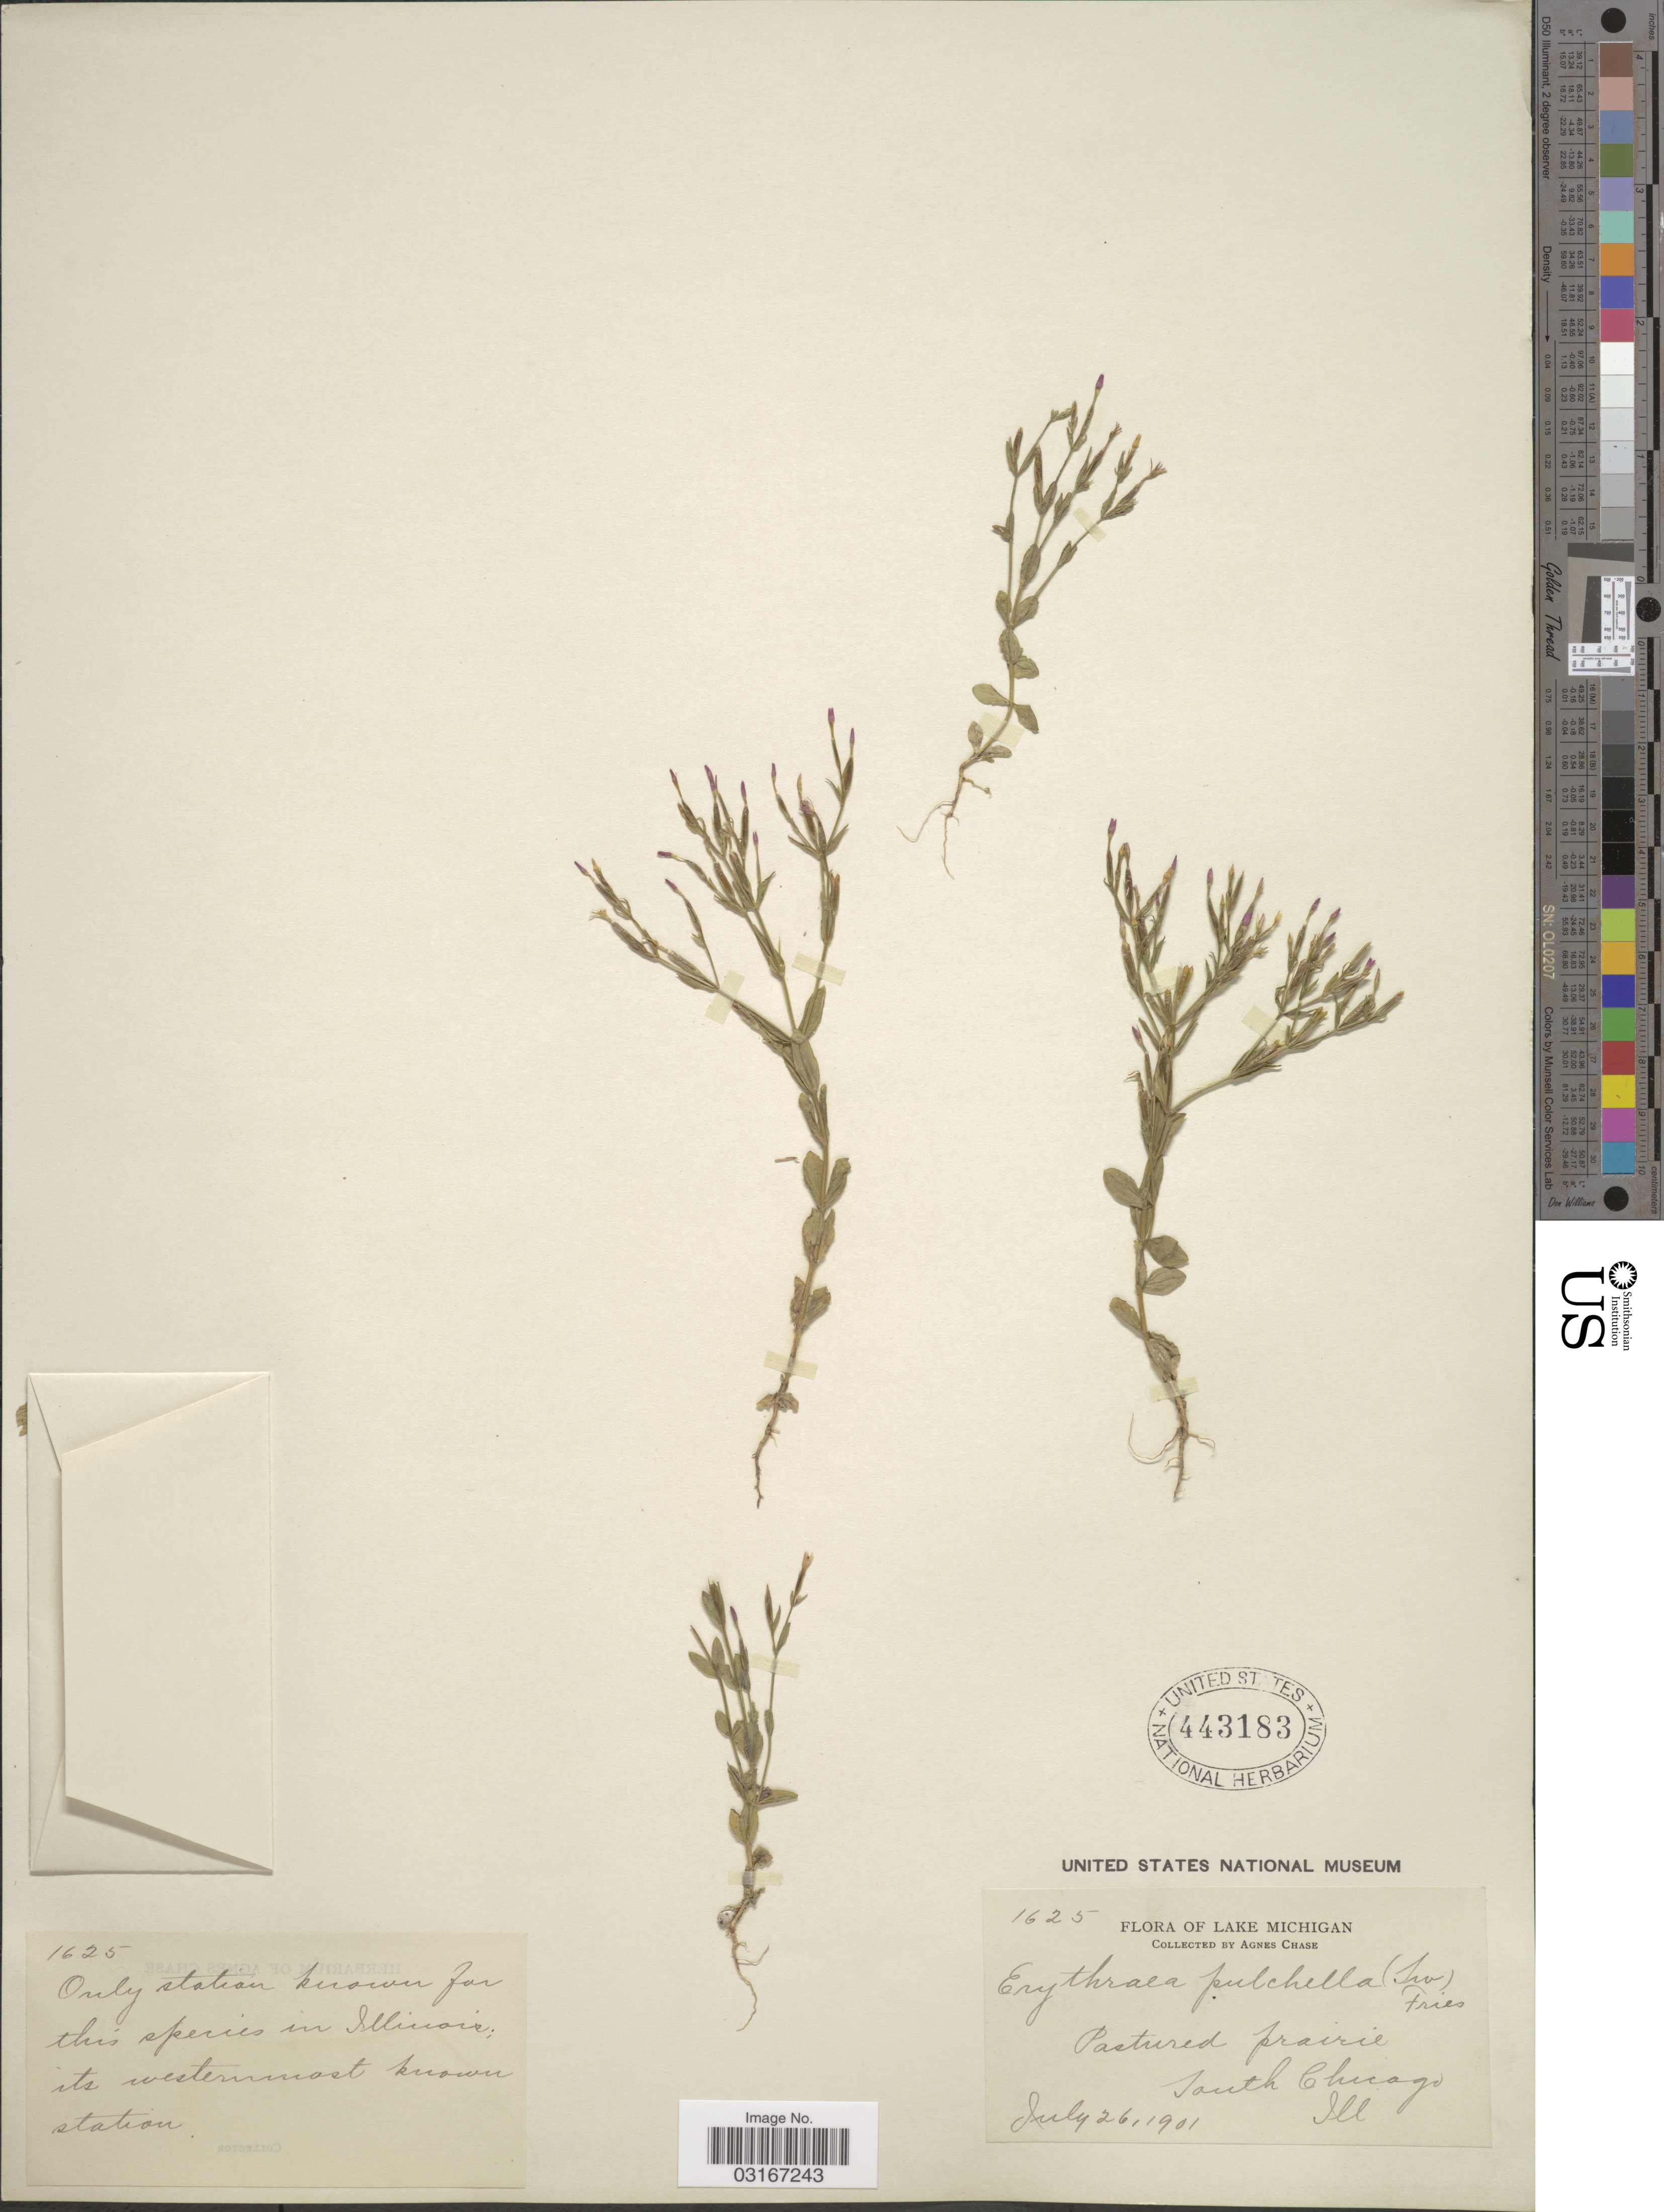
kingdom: Plantae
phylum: Tracheophyta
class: Magnoliopsida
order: Gentianales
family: Gentianaceae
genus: Centaurium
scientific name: Centaurium pulchellum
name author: (Sw.) Druce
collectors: A. Chase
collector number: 1625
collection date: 1901-07-26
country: United States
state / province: Illinois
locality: Lake Michigan. Pastured prairie South Chicago.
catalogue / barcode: US 443183